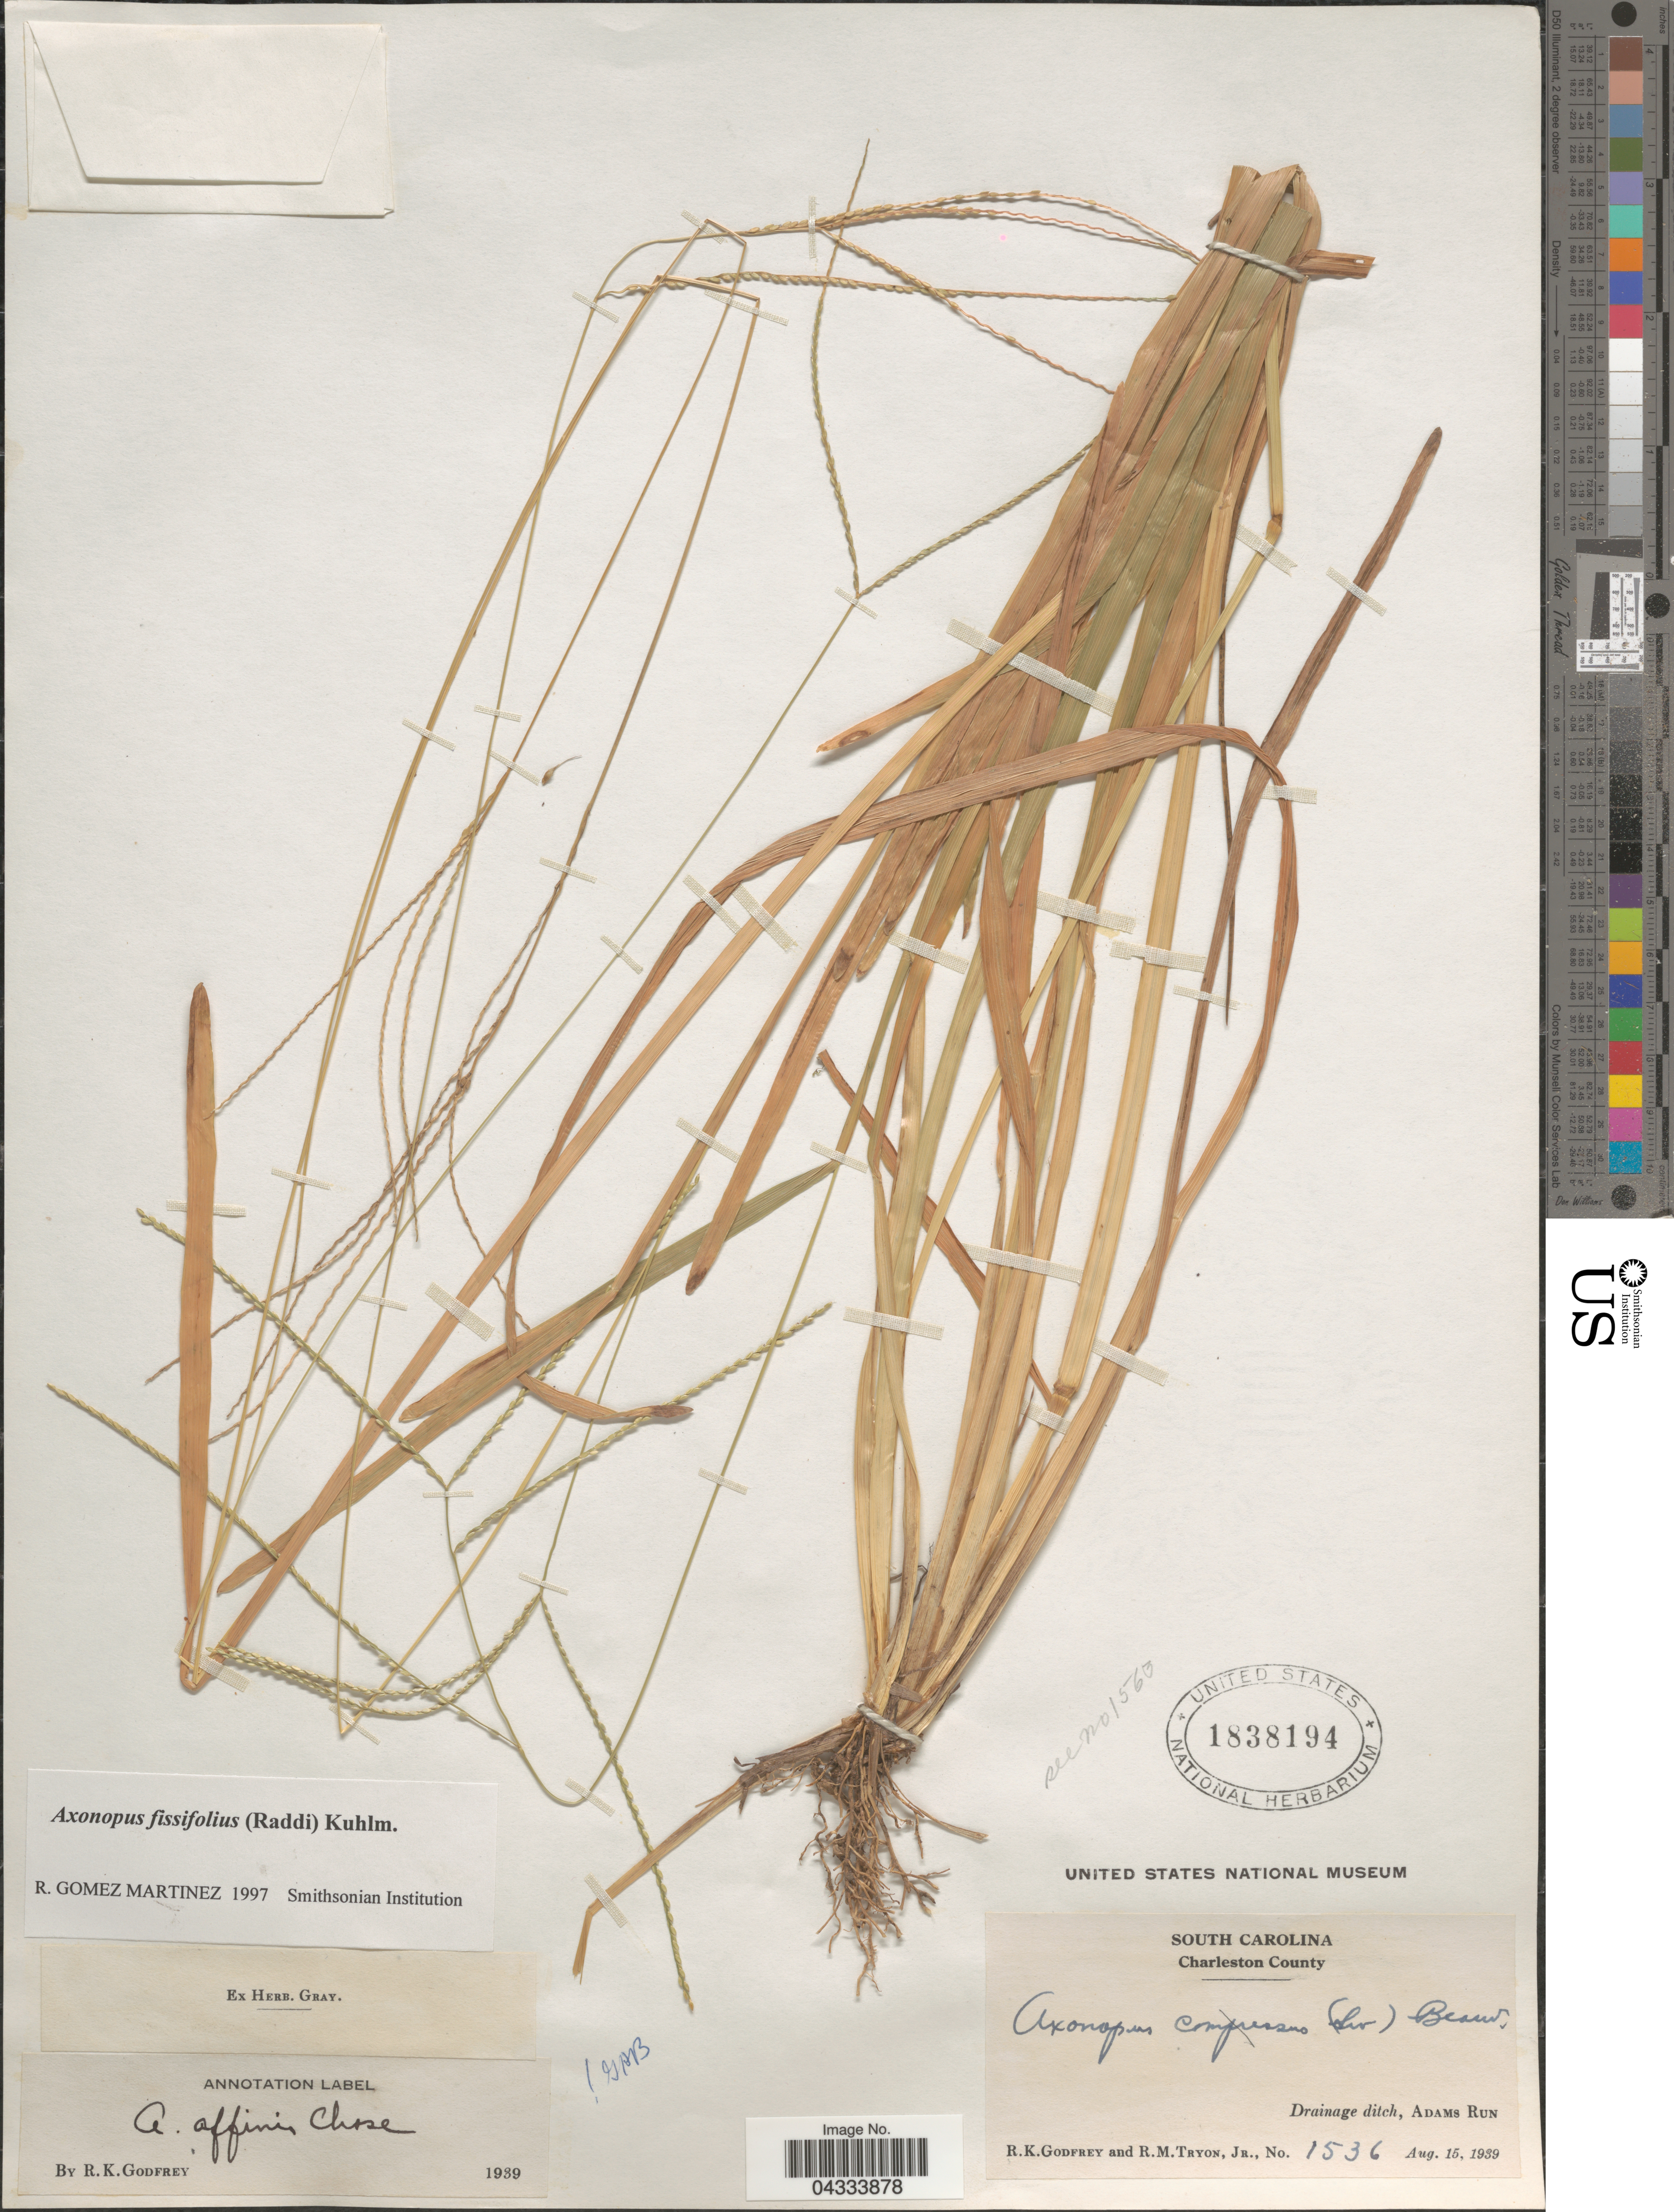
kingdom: Plantae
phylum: Tracheophyta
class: Liliopsida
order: Poales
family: Poaceae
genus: Axonopus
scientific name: Axonopus fissifolius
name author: (Raddi) Kuhlm.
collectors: R. K. Godfrey & R. Tryon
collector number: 1536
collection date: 1939-08-15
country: United States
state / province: South Carolina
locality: Charleston County. Drainage ditch, Adams Run.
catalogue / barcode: US 1838194